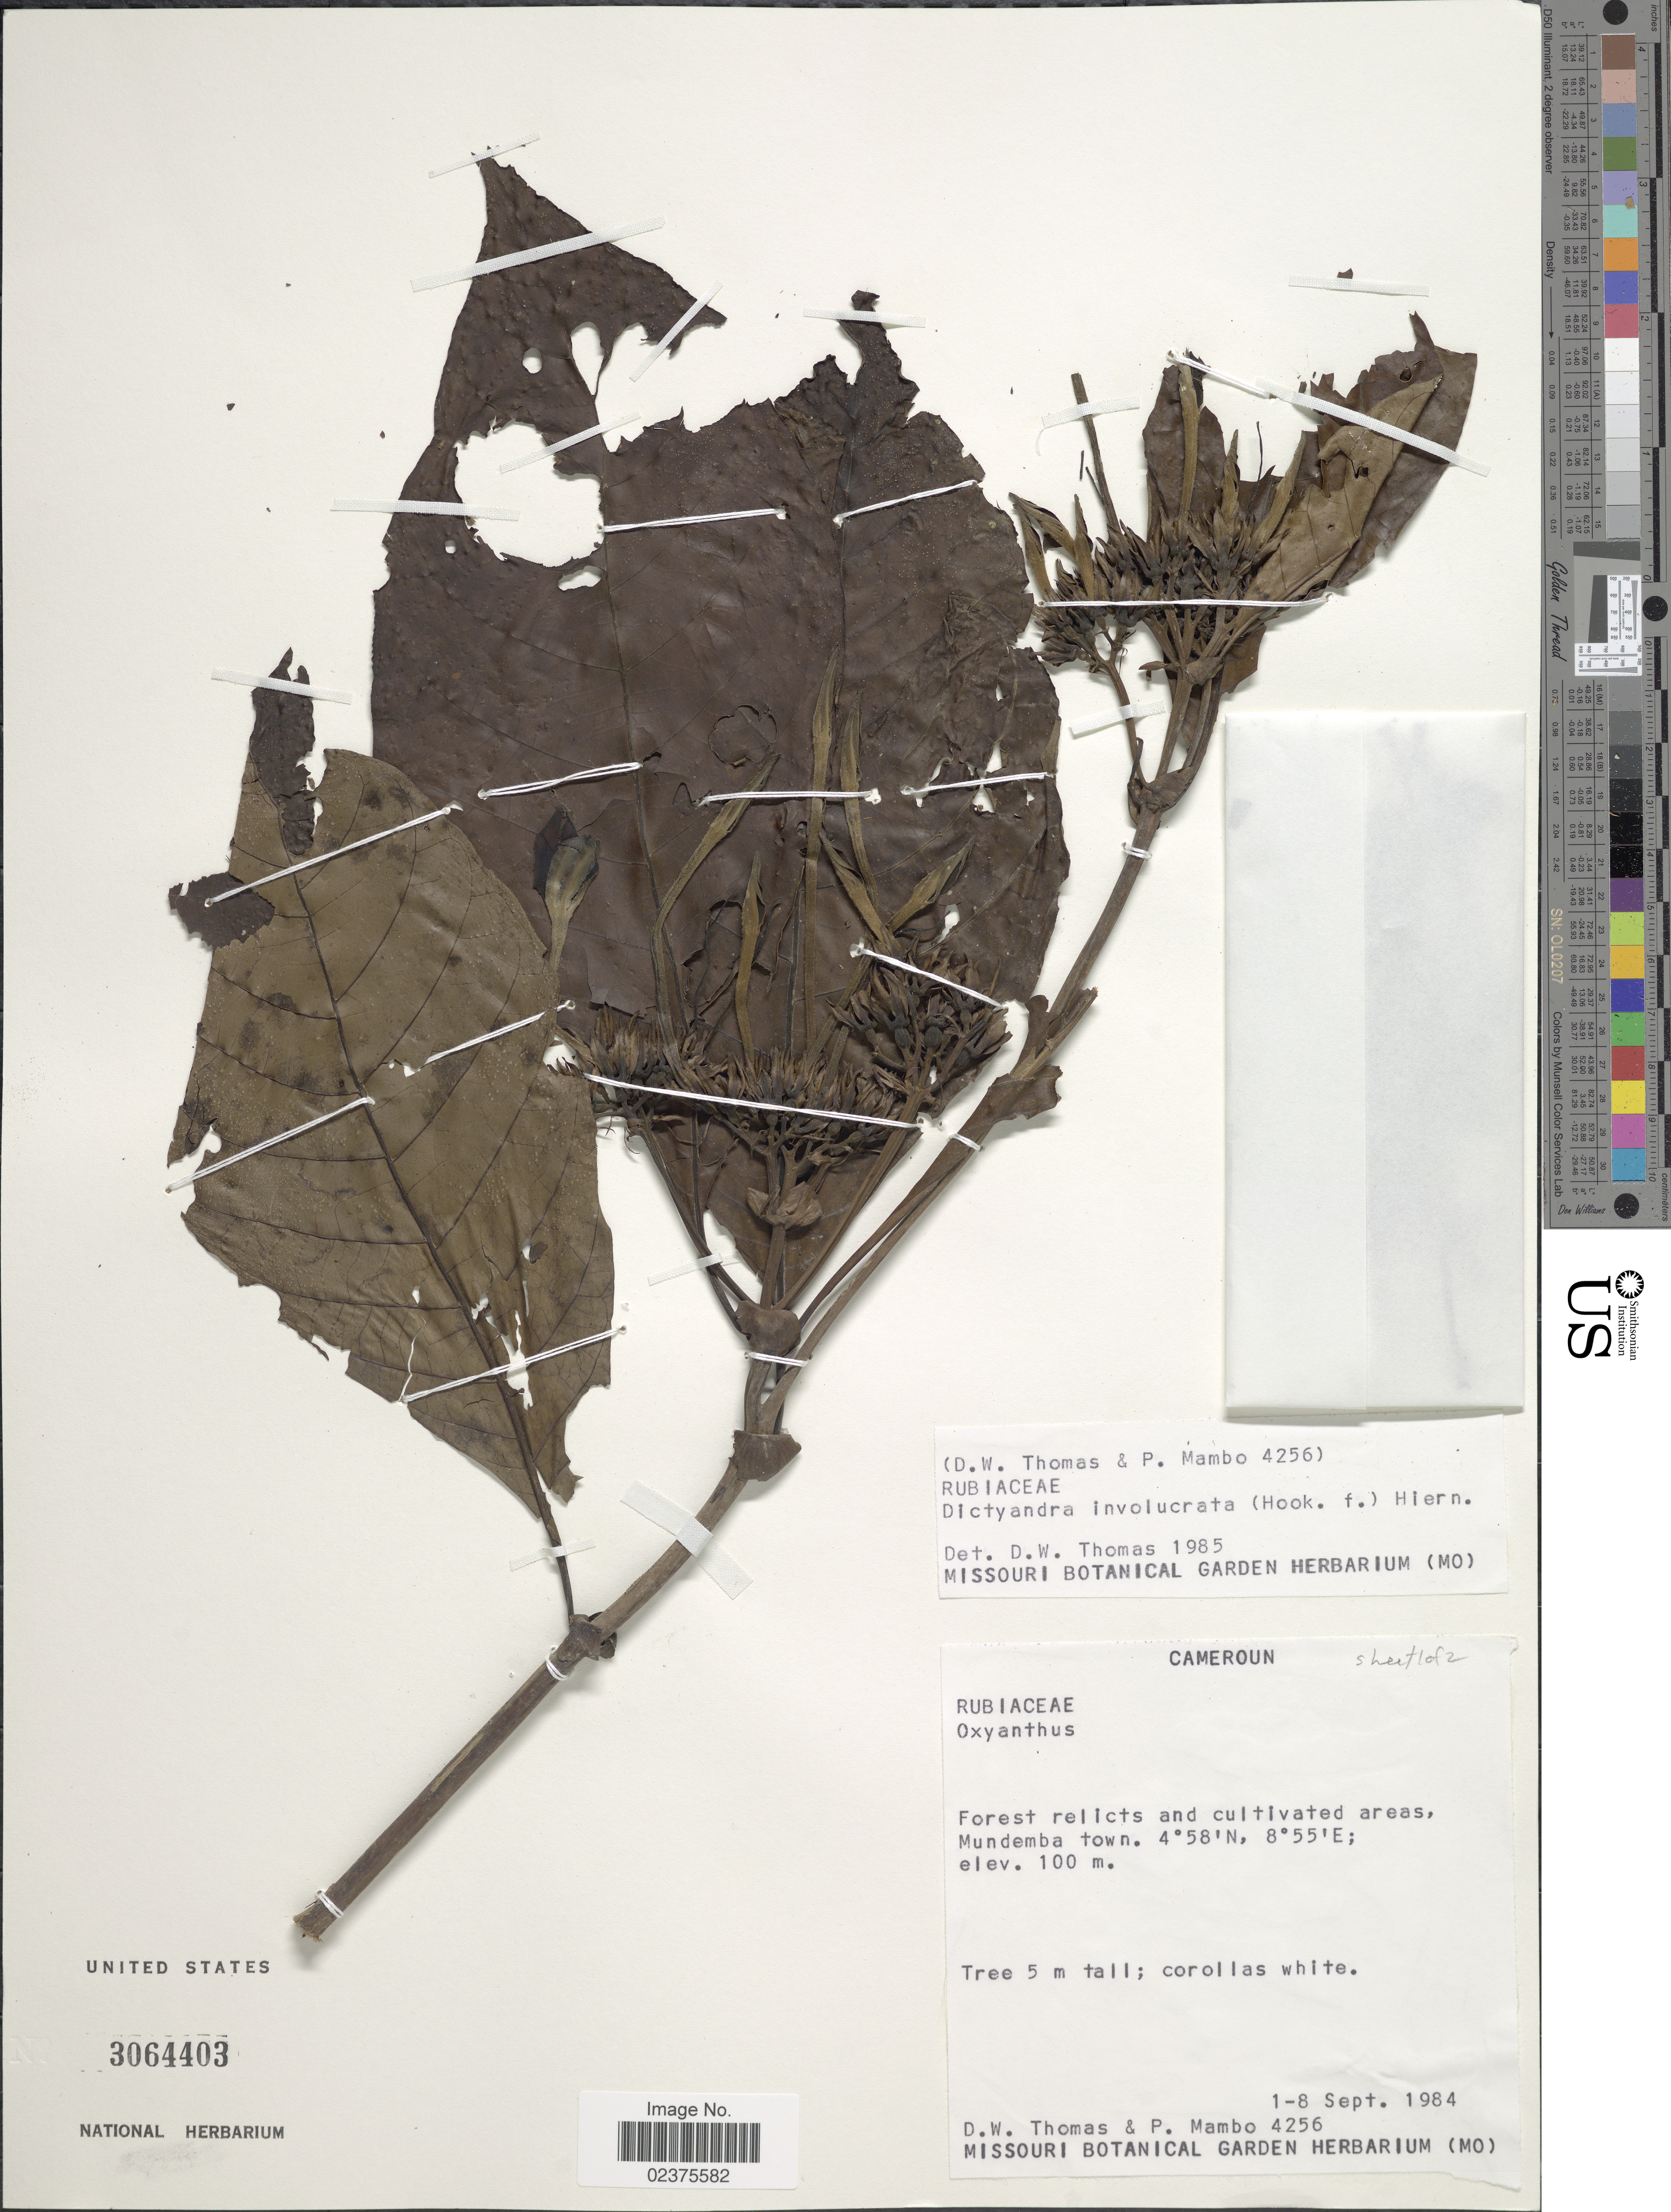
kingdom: Plantae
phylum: Tracheophyta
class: Magnoliopsida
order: Gentianales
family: Rubiaceae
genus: Dictyandra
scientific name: Dictyandra involucrata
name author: (Hook. f.) Hiern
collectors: D. W. Thomas & P. Mambo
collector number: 4256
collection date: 1984-09-01/1984-09-08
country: Cameroon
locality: Forest relicts and cultivated areas, Mundemba town.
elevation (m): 100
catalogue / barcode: US 3064403